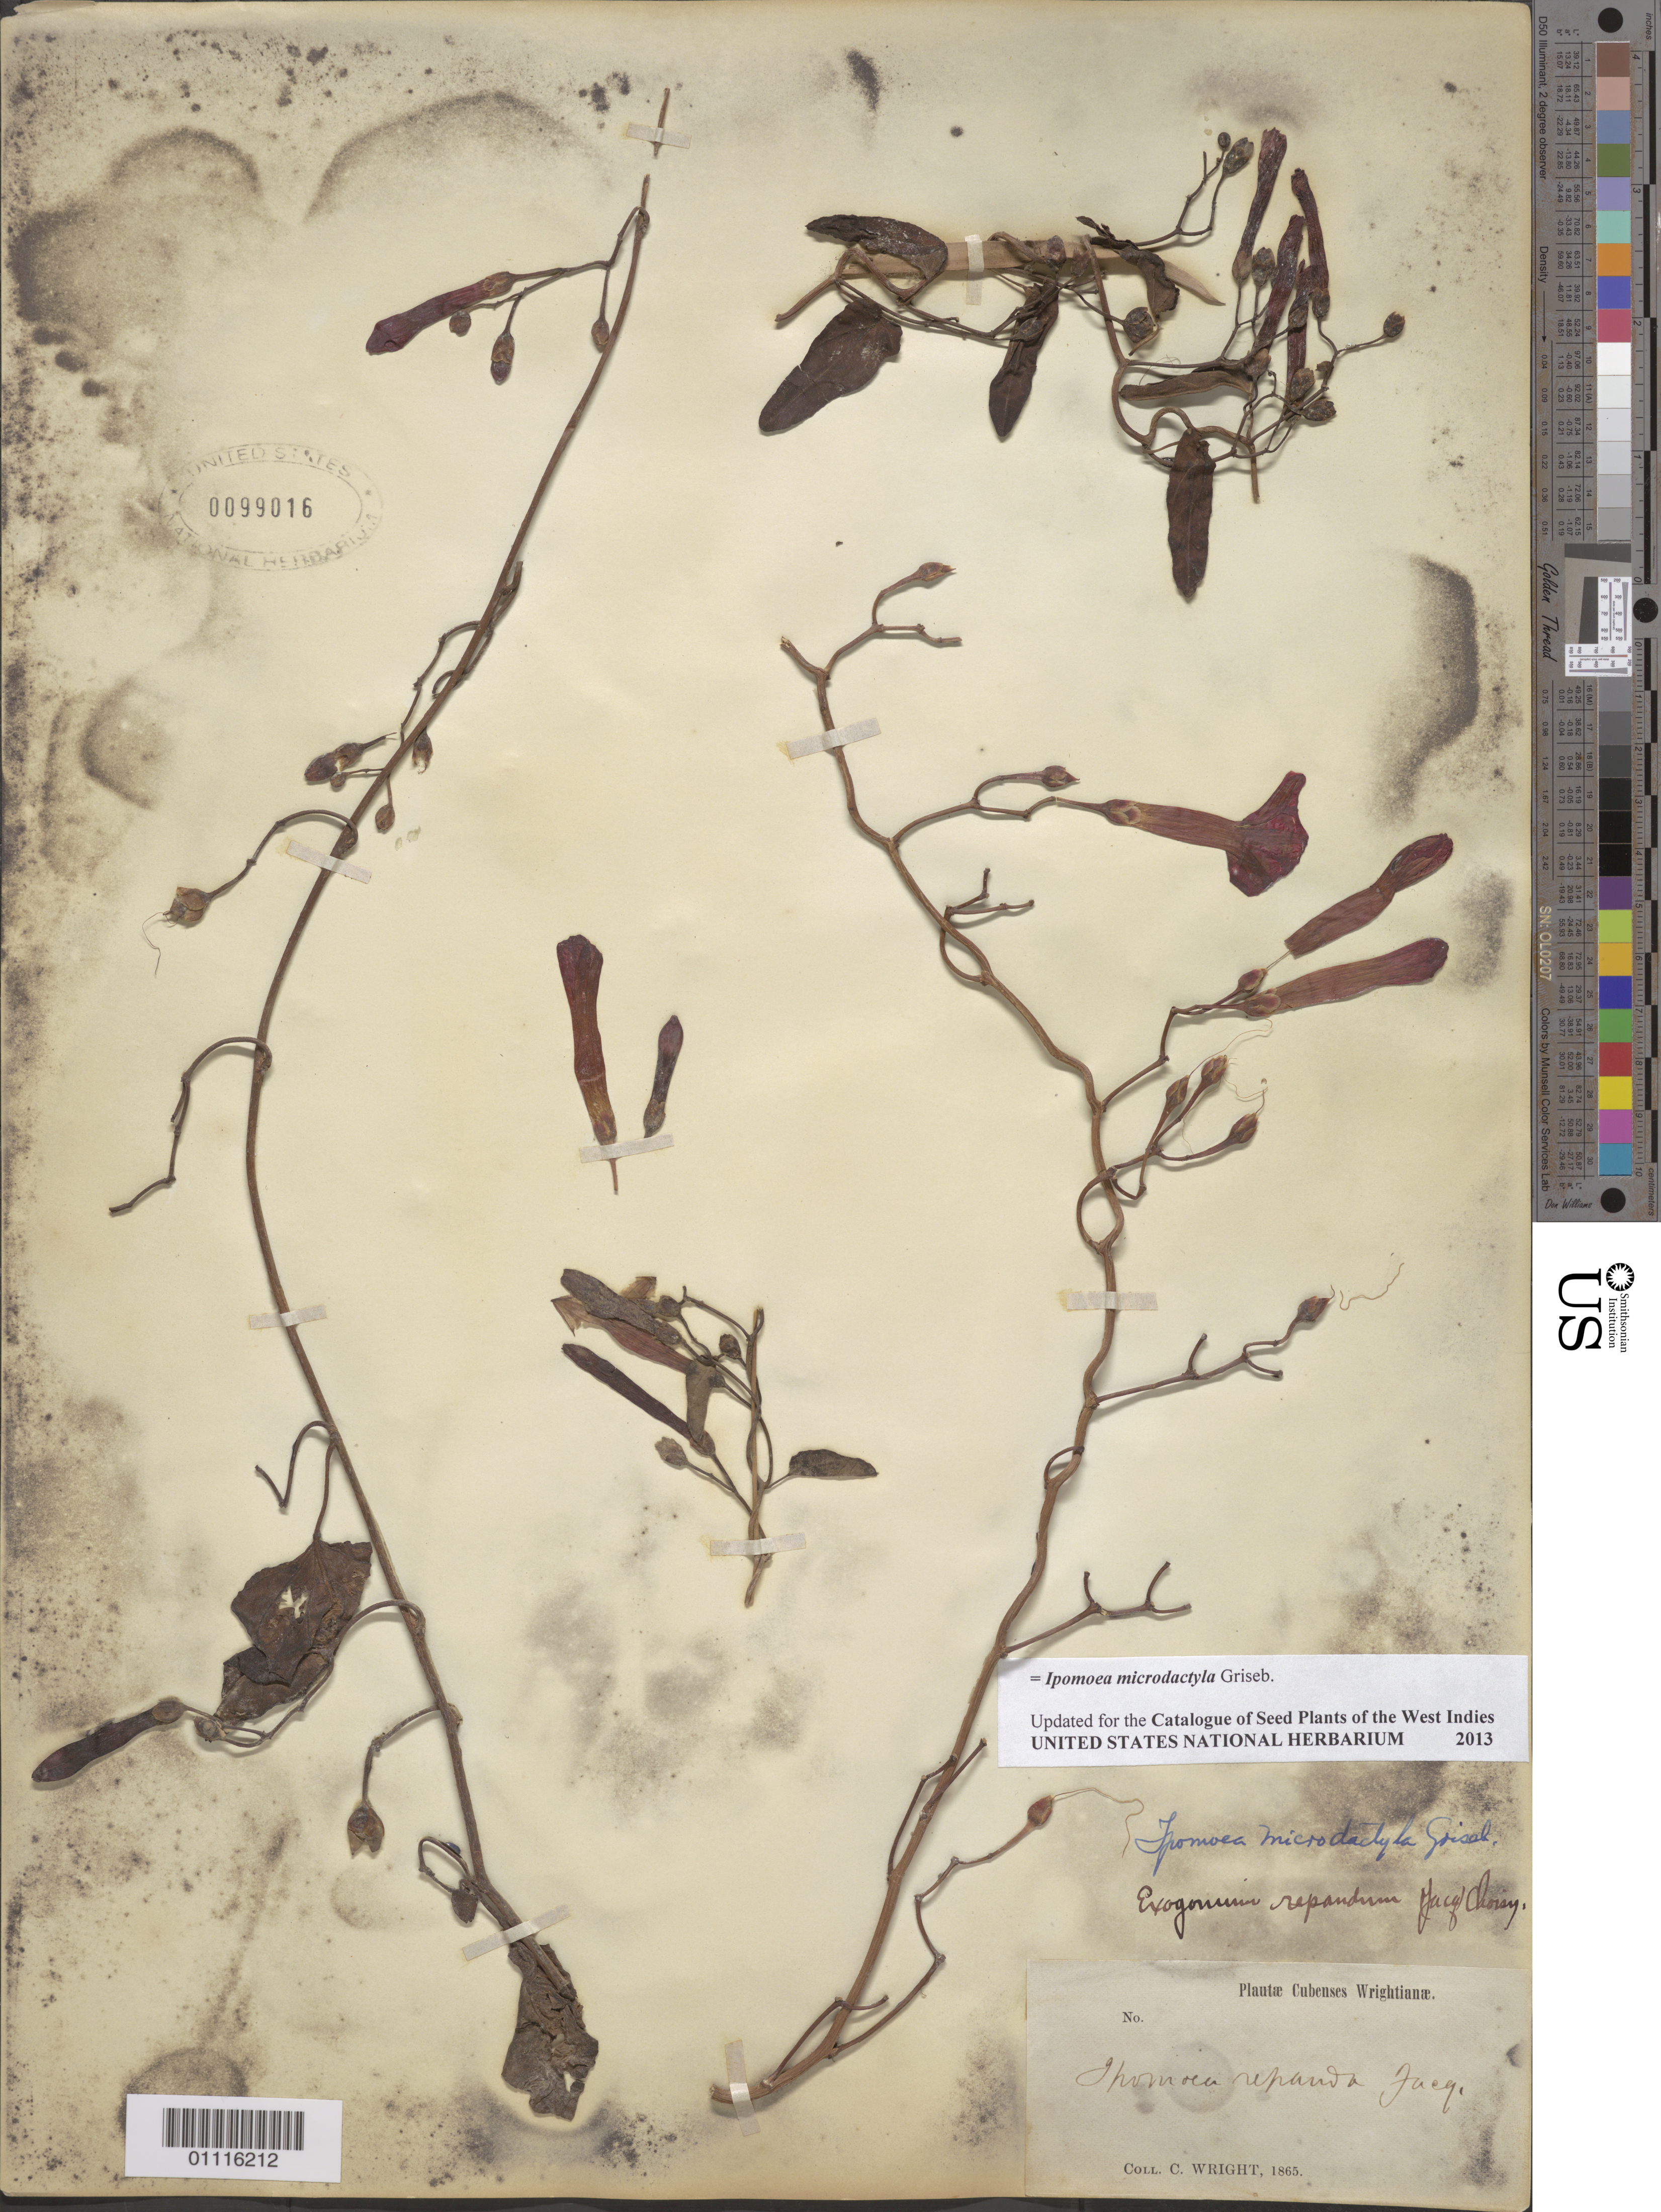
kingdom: Plantae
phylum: Tracheophyta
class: Magnoliopsida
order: Solanales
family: Convolvulaceae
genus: Ipomoea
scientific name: Ipomoea microdactyla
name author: Griseb.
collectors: C. Wright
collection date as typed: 1865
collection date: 1865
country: Cuba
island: Cuba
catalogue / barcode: US 99016